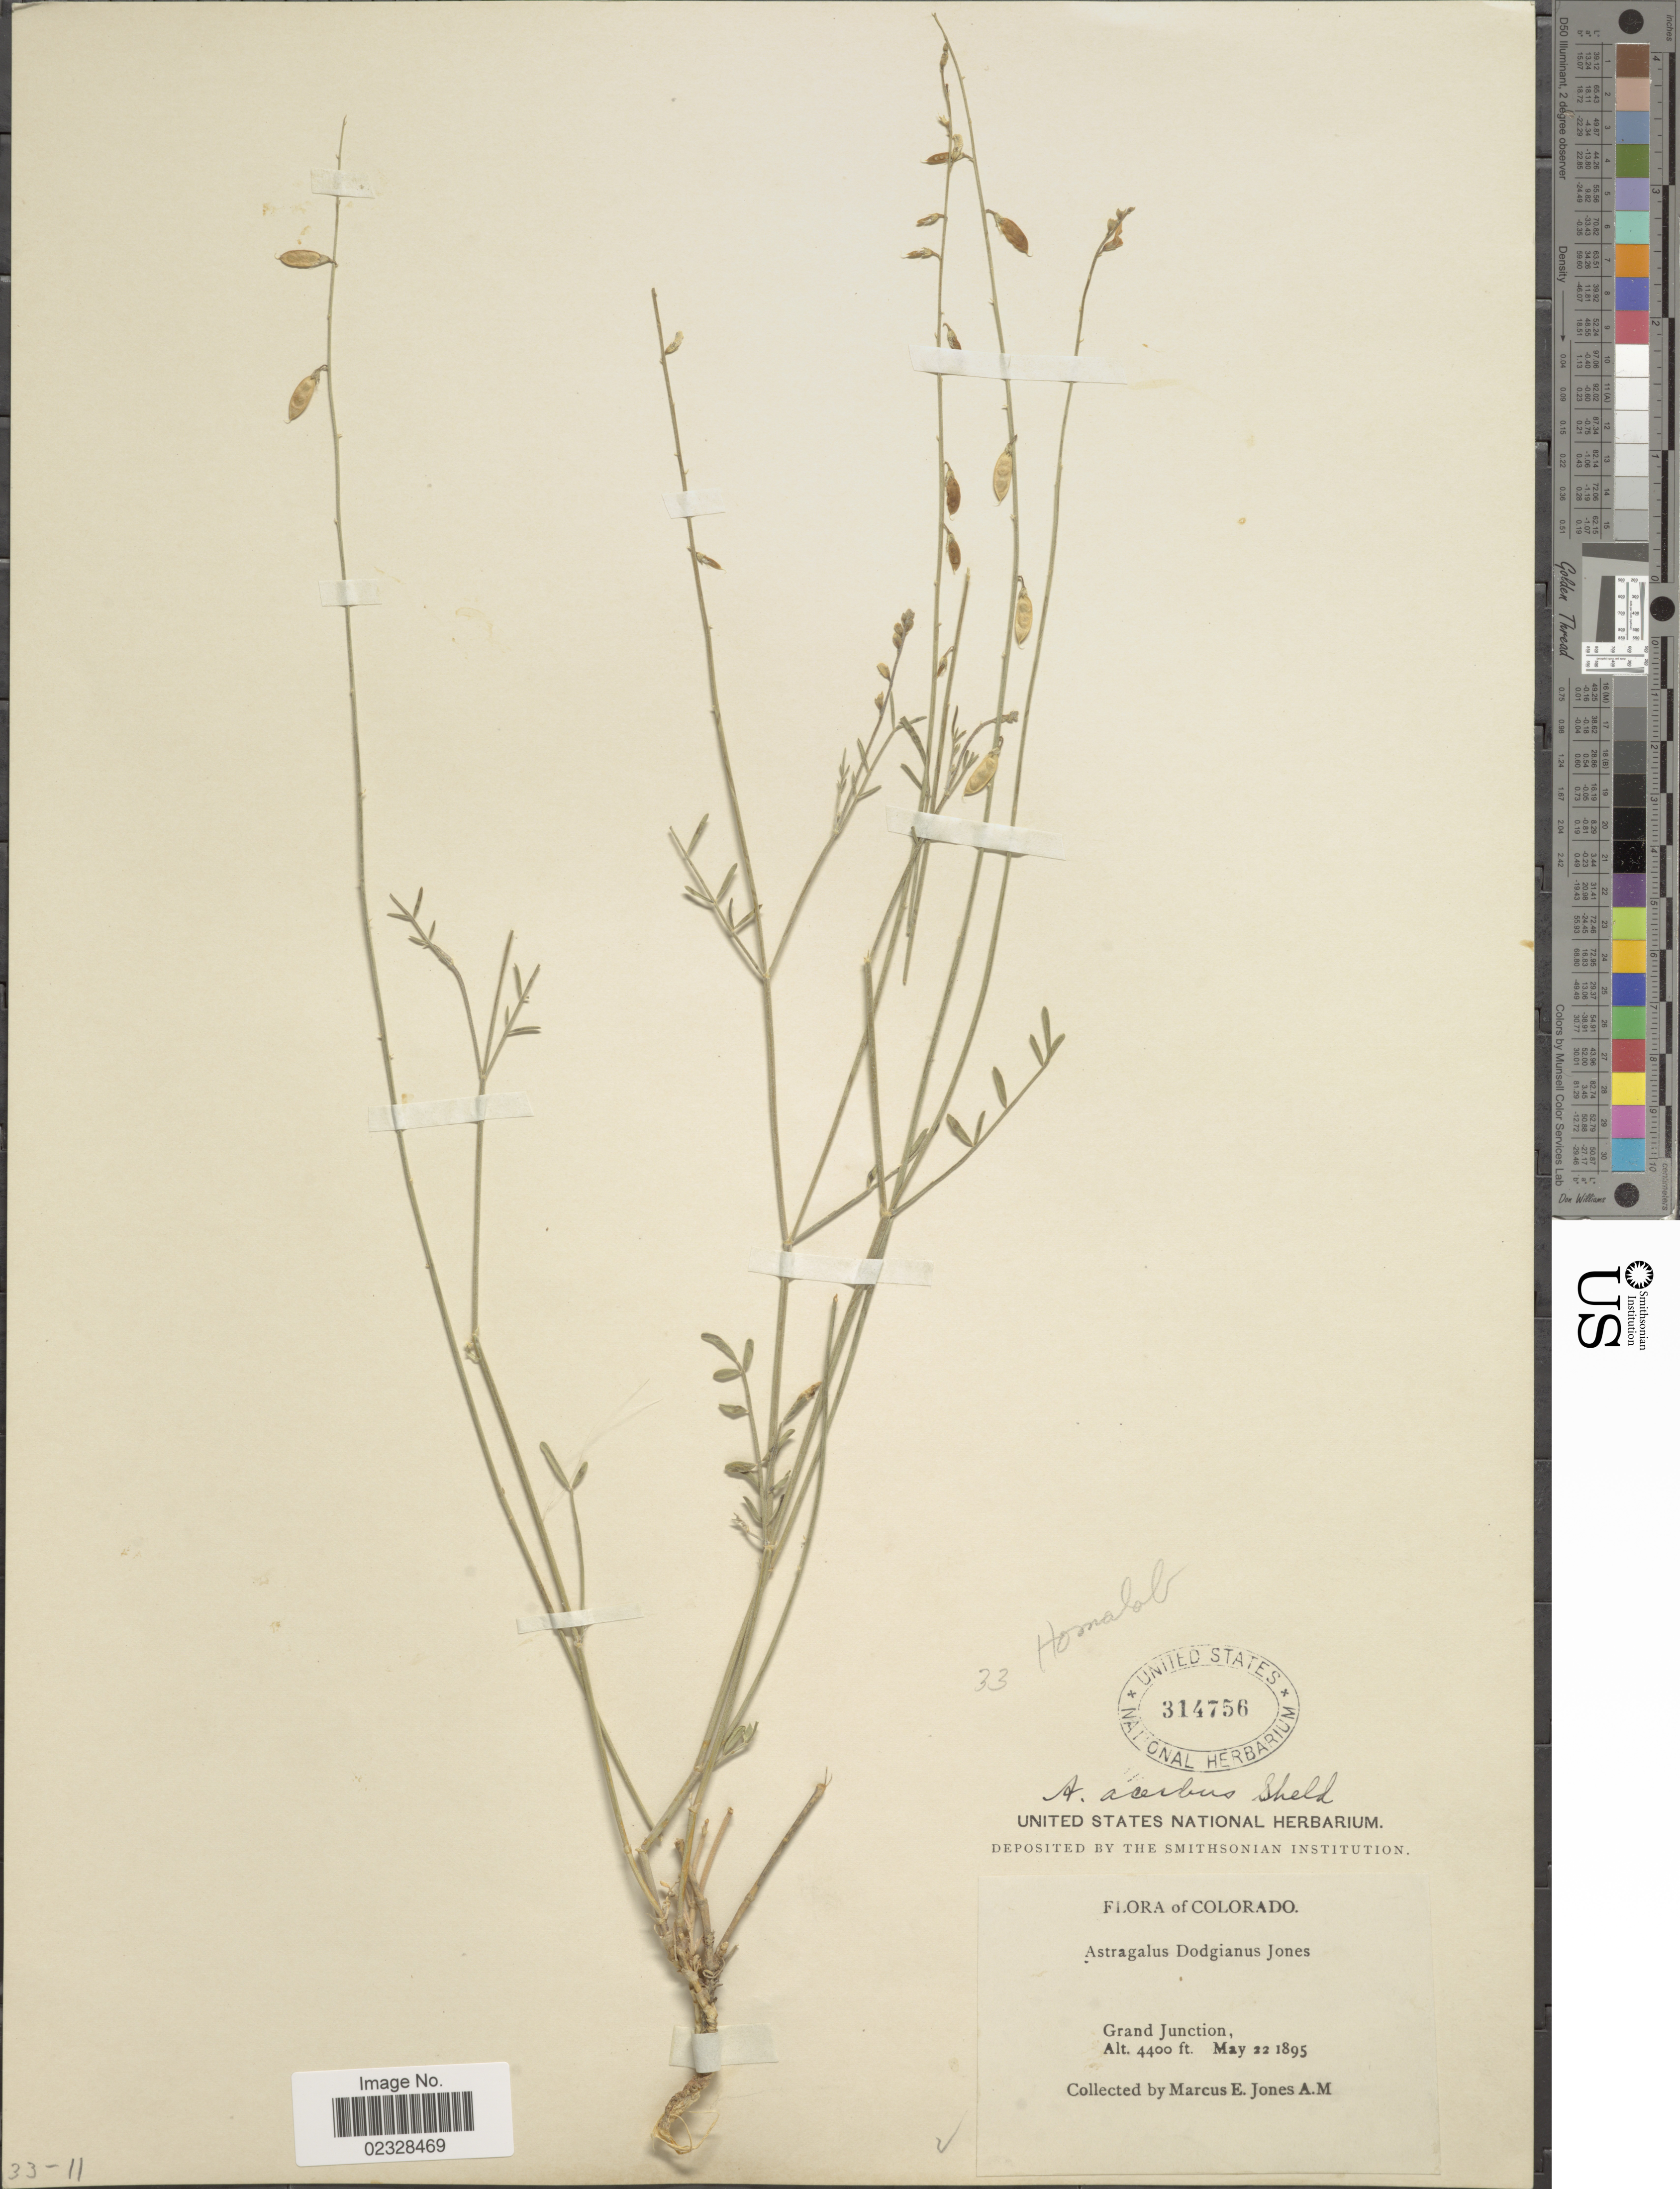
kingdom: Plantae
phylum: Tracheophyta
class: Magnoliopsida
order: Fabales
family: Fabaceae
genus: Astragalus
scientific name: Astragalus acerbus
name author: E. Sheld.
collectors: M. E. Jones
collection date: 1895-05-22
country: United States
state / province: Colorado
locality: Grand Junction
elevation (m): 1341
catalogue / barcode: US 314756